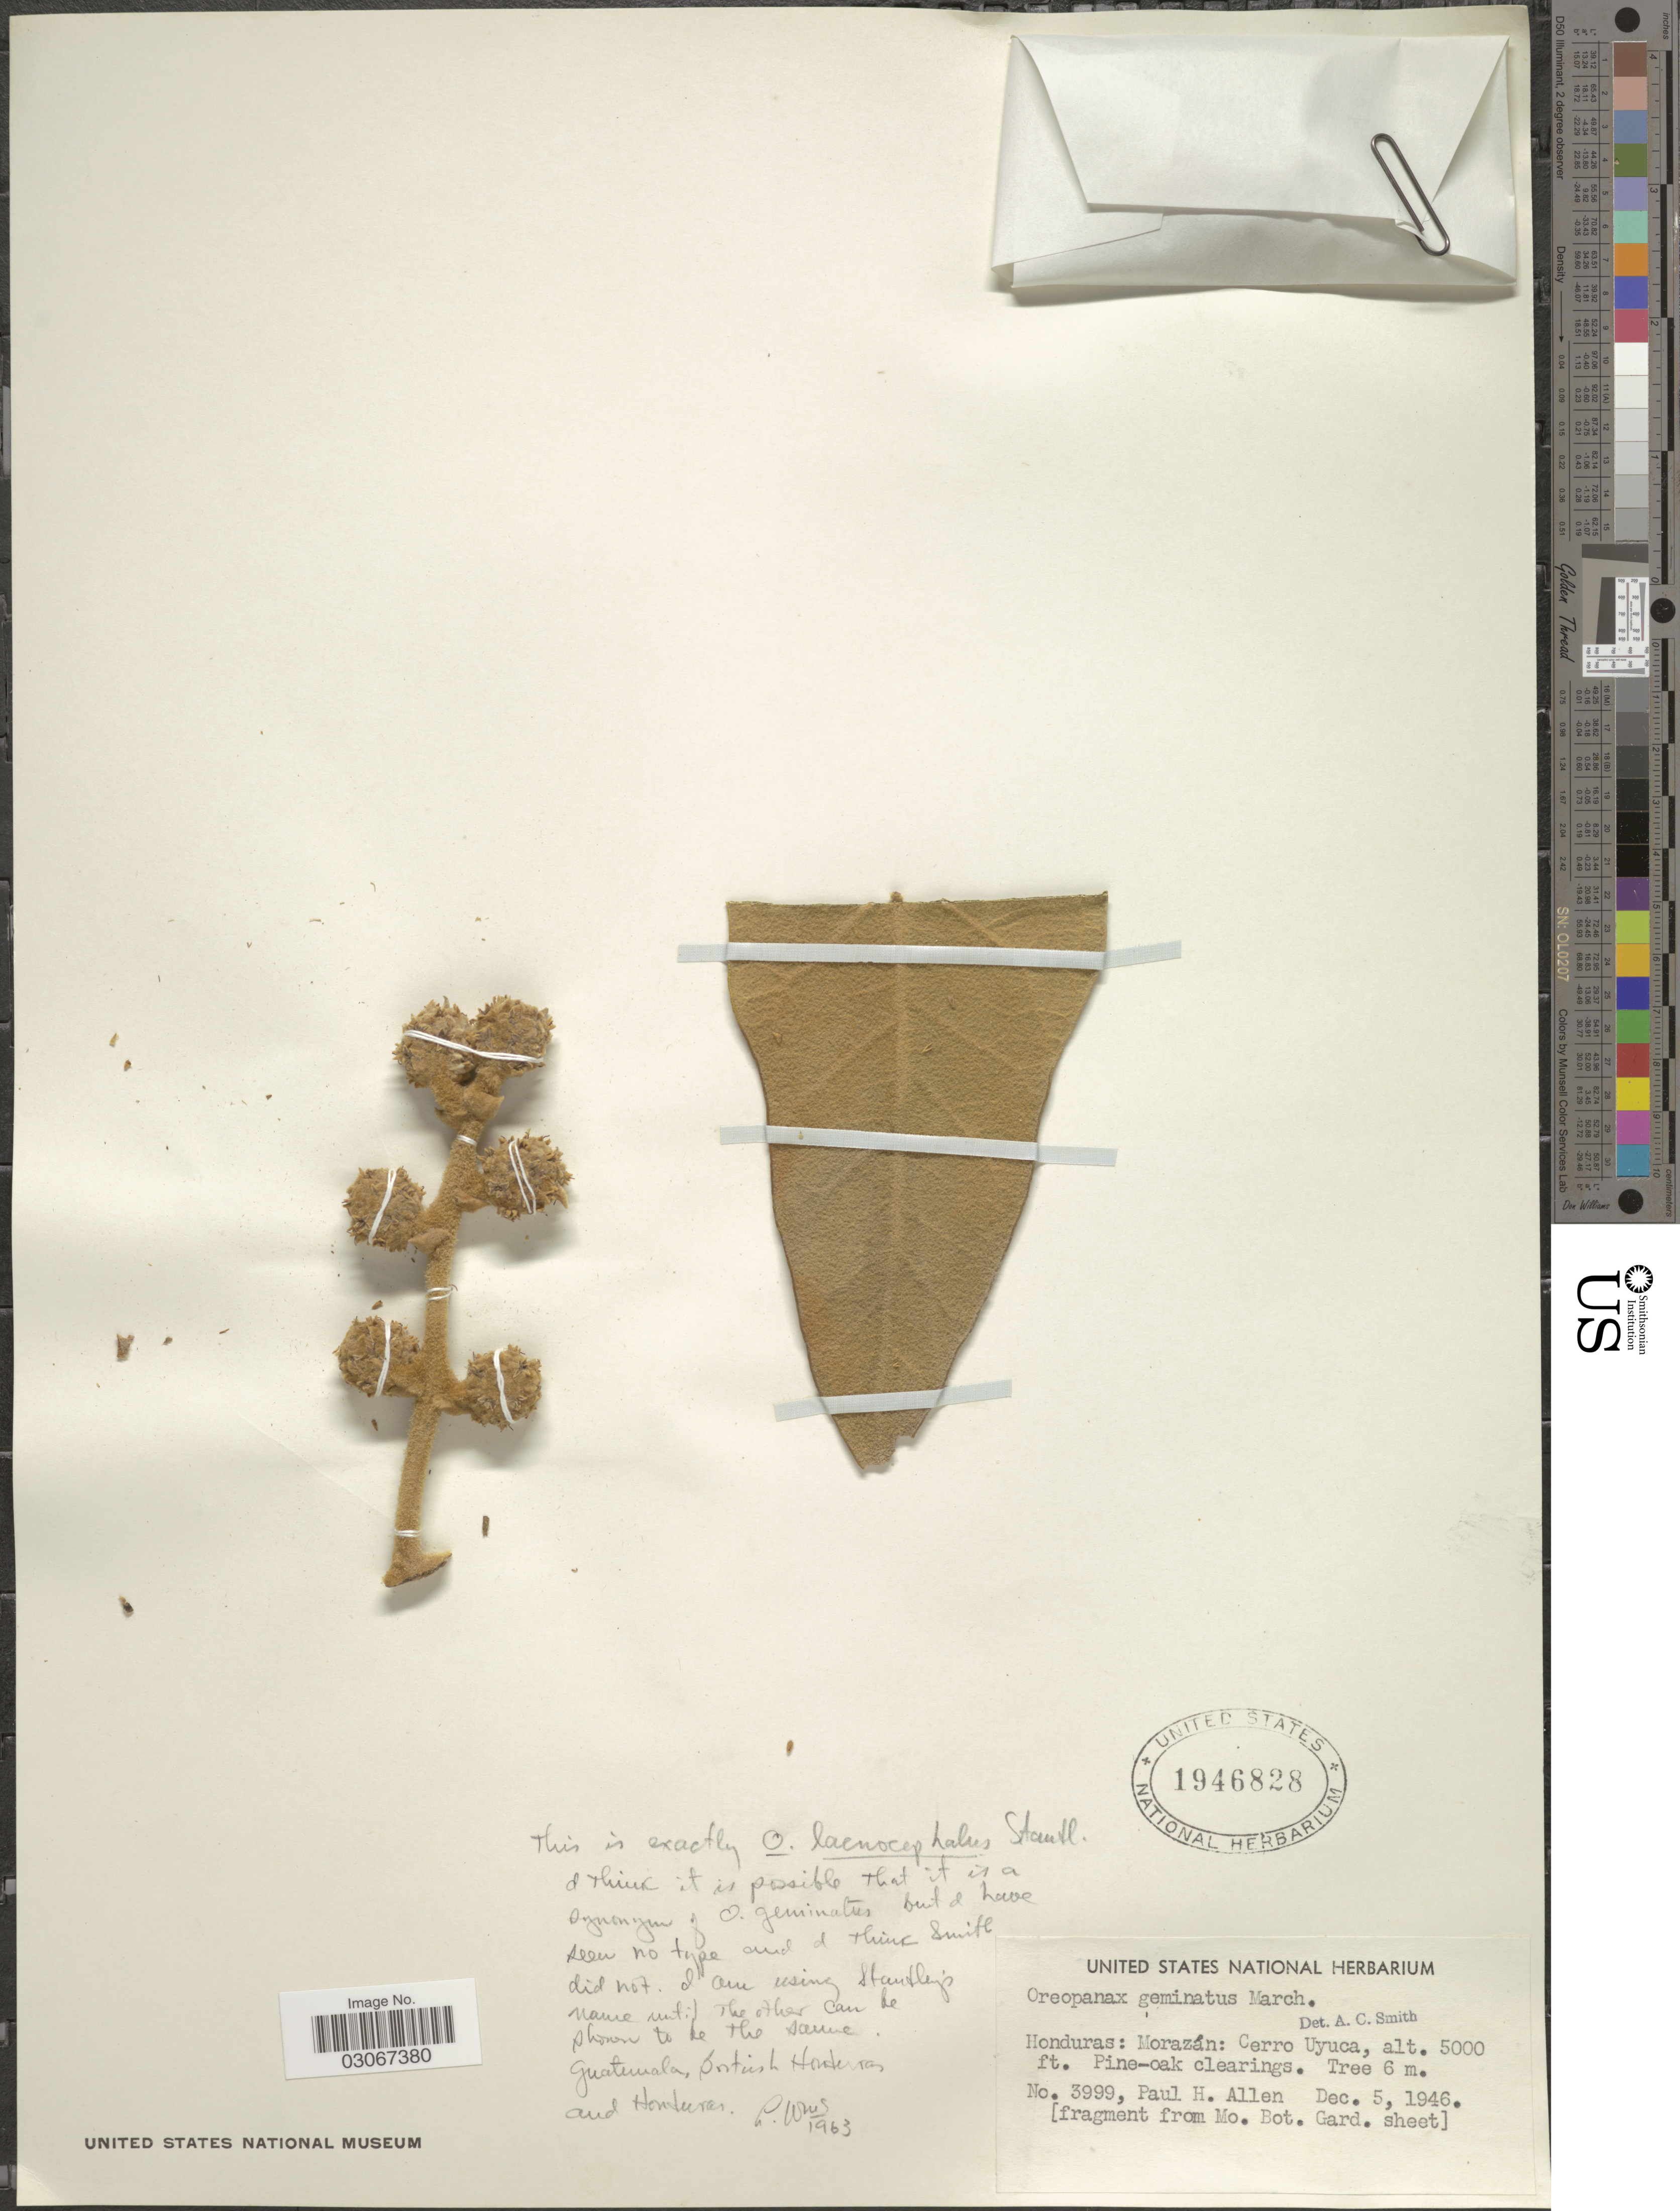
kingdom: Plantae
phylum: Tracheophyta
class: Magnoliopsida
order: Apiales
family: Araliaceae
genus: Oreopanax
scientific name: Oreopanax lachnocephalus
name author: Standl.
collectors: P. H. Allen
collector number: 3999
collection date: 1946-12-05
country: Honduras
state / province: Fco. Morazán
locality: Morazán: Cerro Uyuca.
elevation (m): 1524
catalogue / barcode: US 1946828